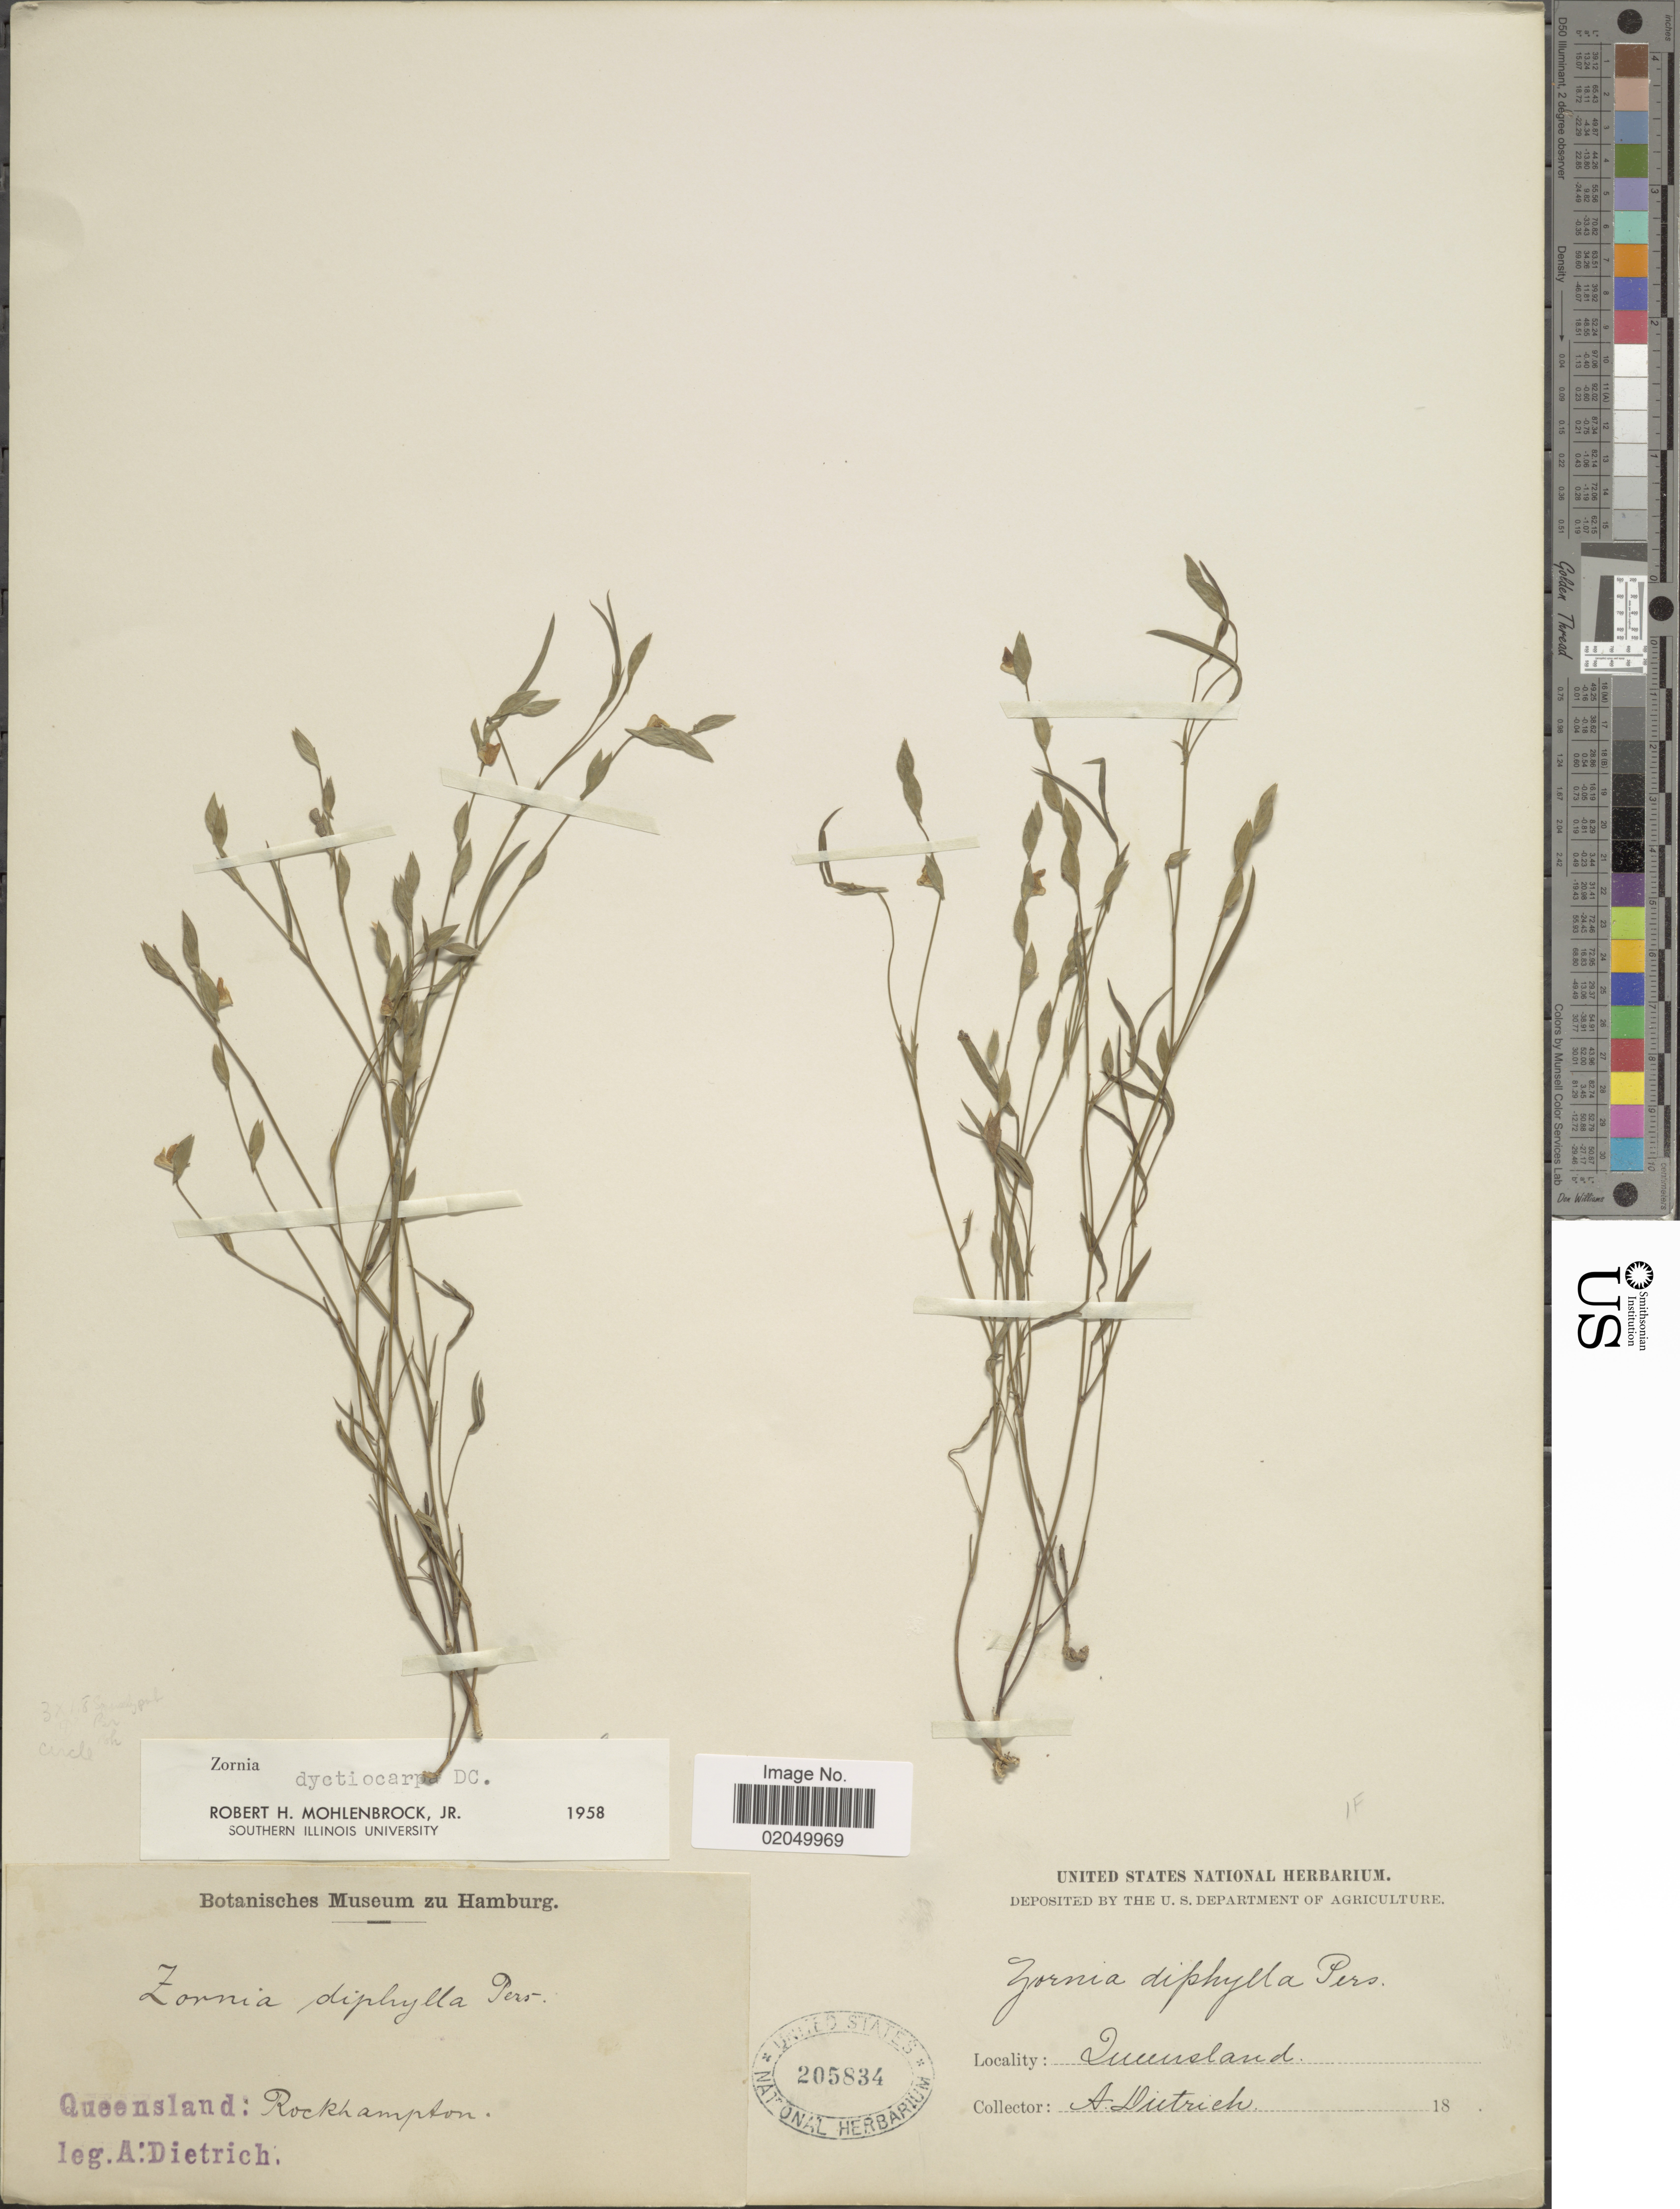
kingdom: Plantae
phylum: Tracheophyta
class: Magnoliopsida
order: Fabales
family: Fabaceae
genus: Zornia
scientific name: Zornia dyctiocarpa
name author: DC.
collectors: A. Dietrich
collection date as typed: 18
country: Australia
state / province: Queensland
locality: Rockhampton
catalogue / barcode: US 205834